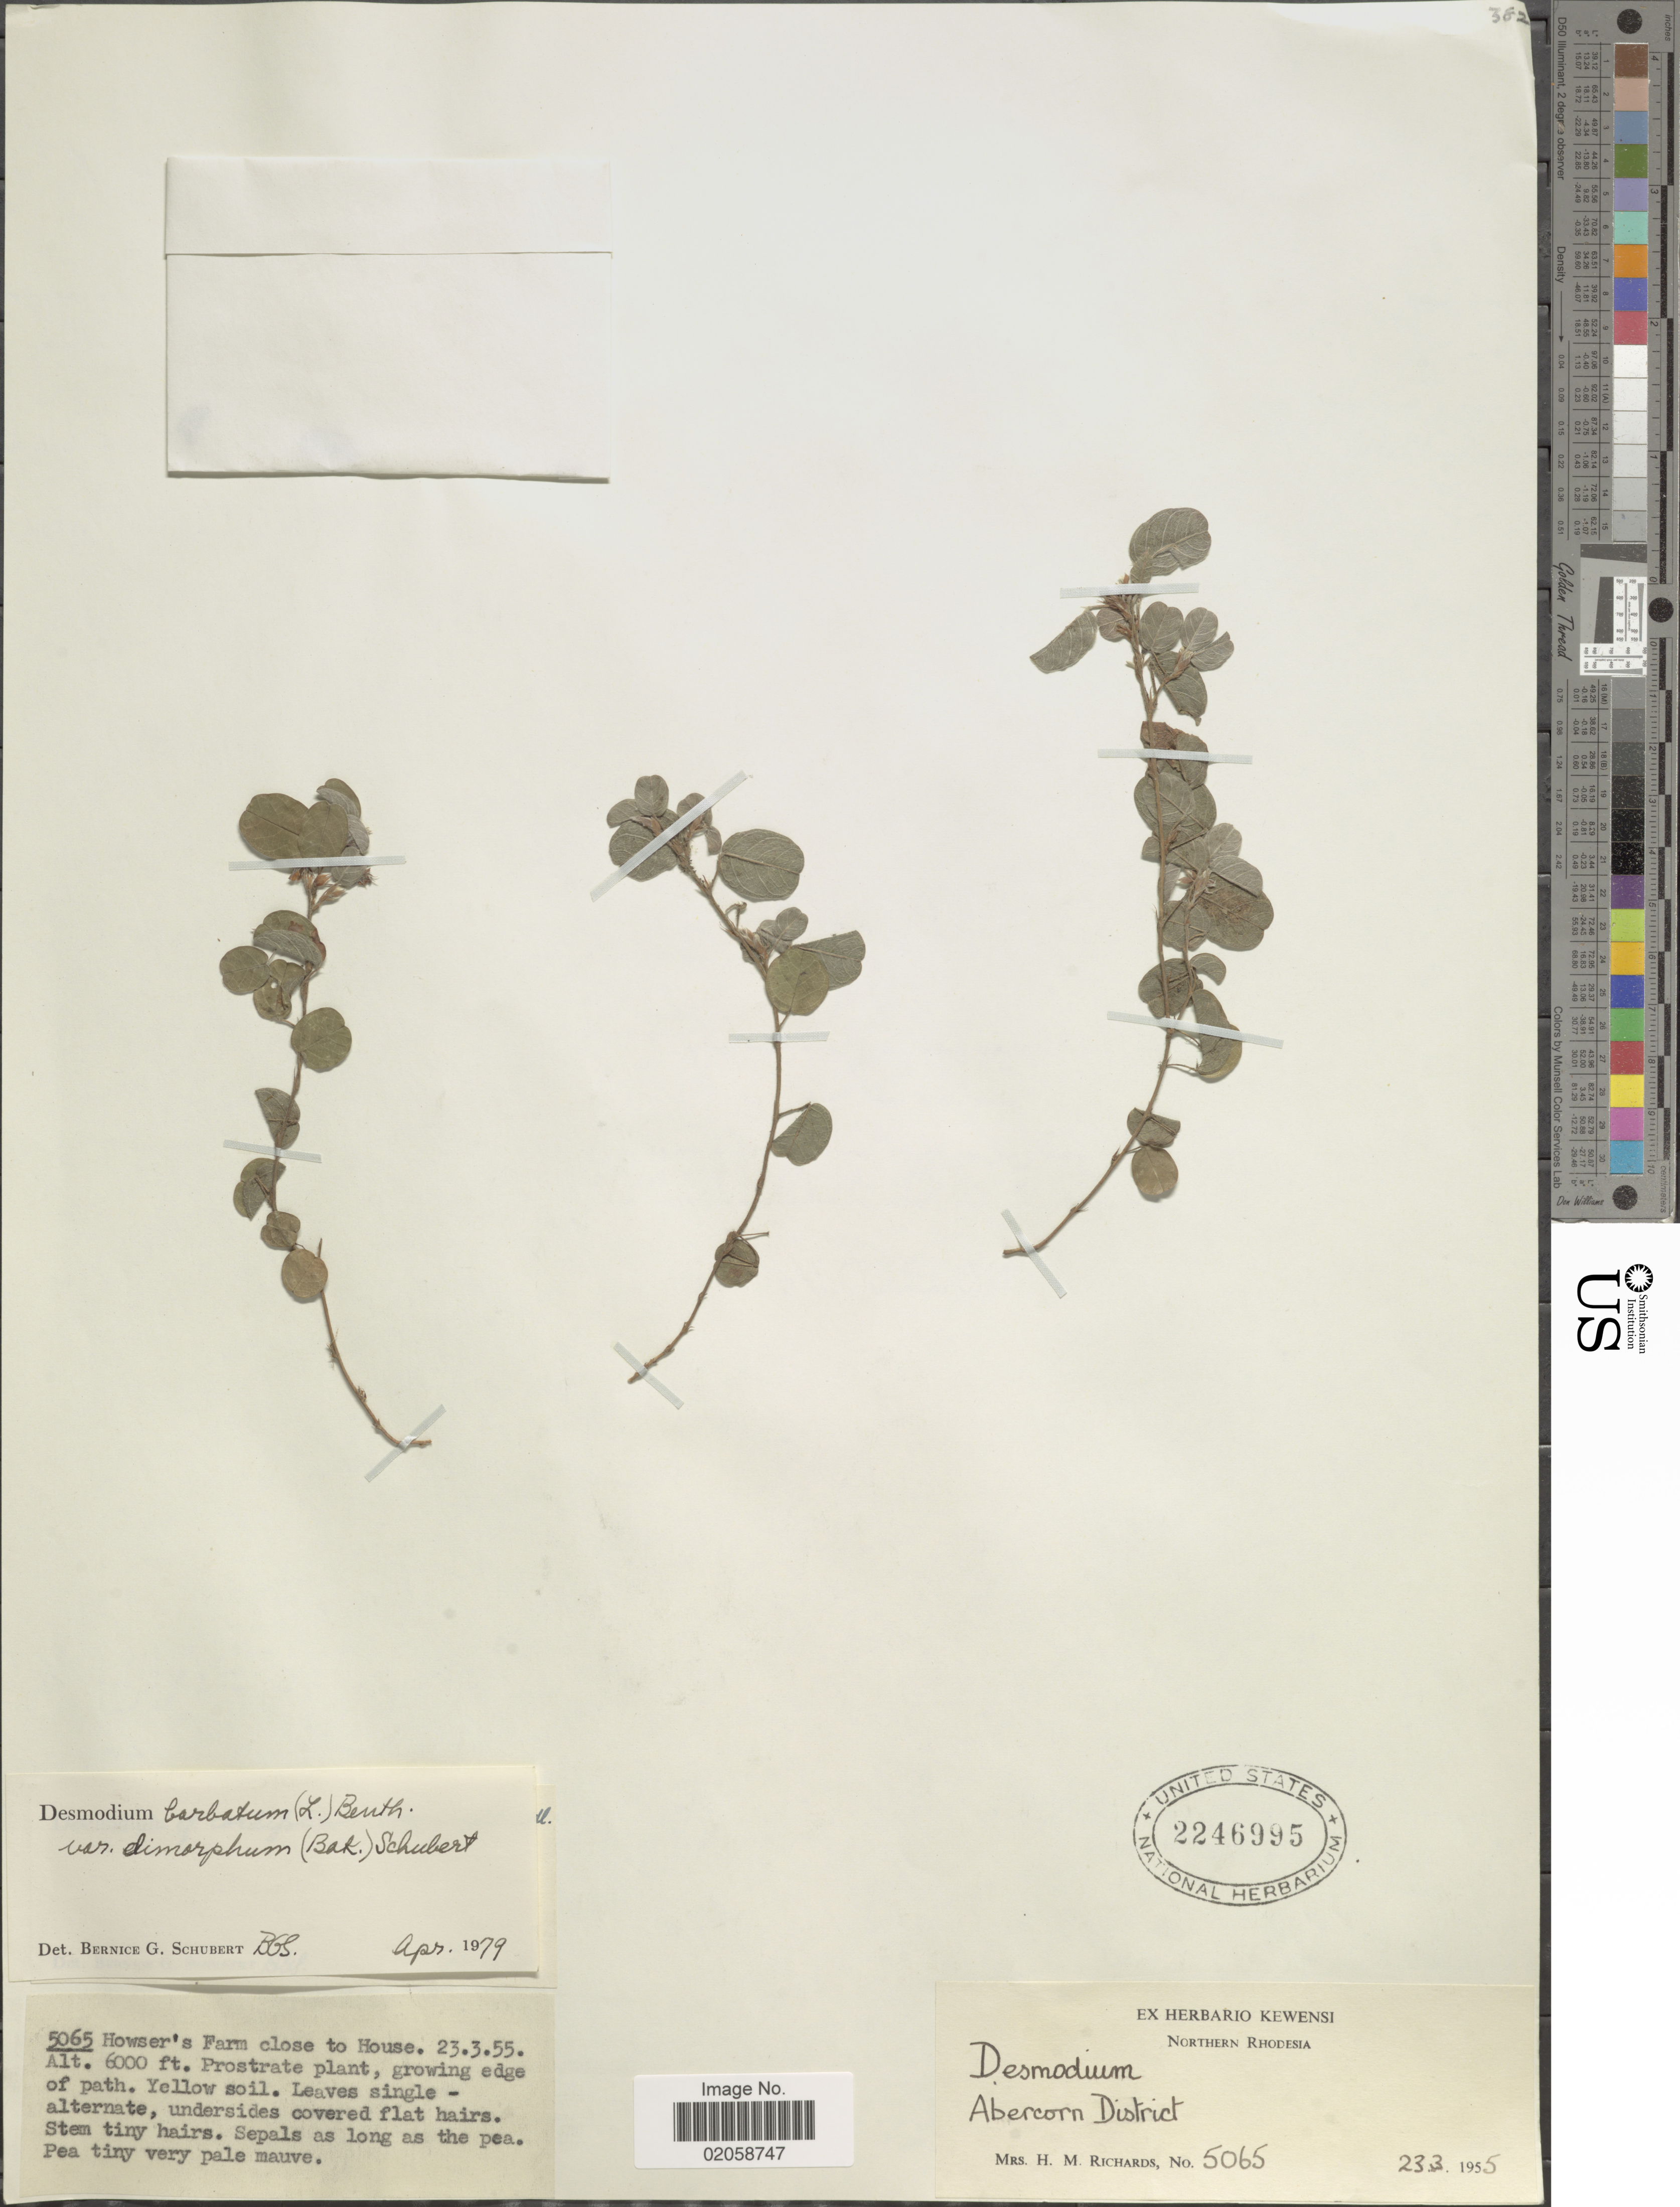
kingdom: Plantae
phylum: Tracheophyta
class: Magnoliopsida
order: Fabales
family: Fabaceae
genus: Grona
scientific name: Grona barbata var. dimorpha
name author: (Welw. ex Baker) H. Ohashi & K. Ohashi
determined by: Strong, Mark T., (BOT), Smithsonian Institution - National Museum of Natural History (UNITED STATES)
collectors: H. Richards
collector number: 5065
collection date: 1955-03-23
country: Zambia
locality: Northern Rhodesia. Abercorn District. Howser's Farm close to House.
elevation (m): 1829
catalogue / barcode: US 2246995